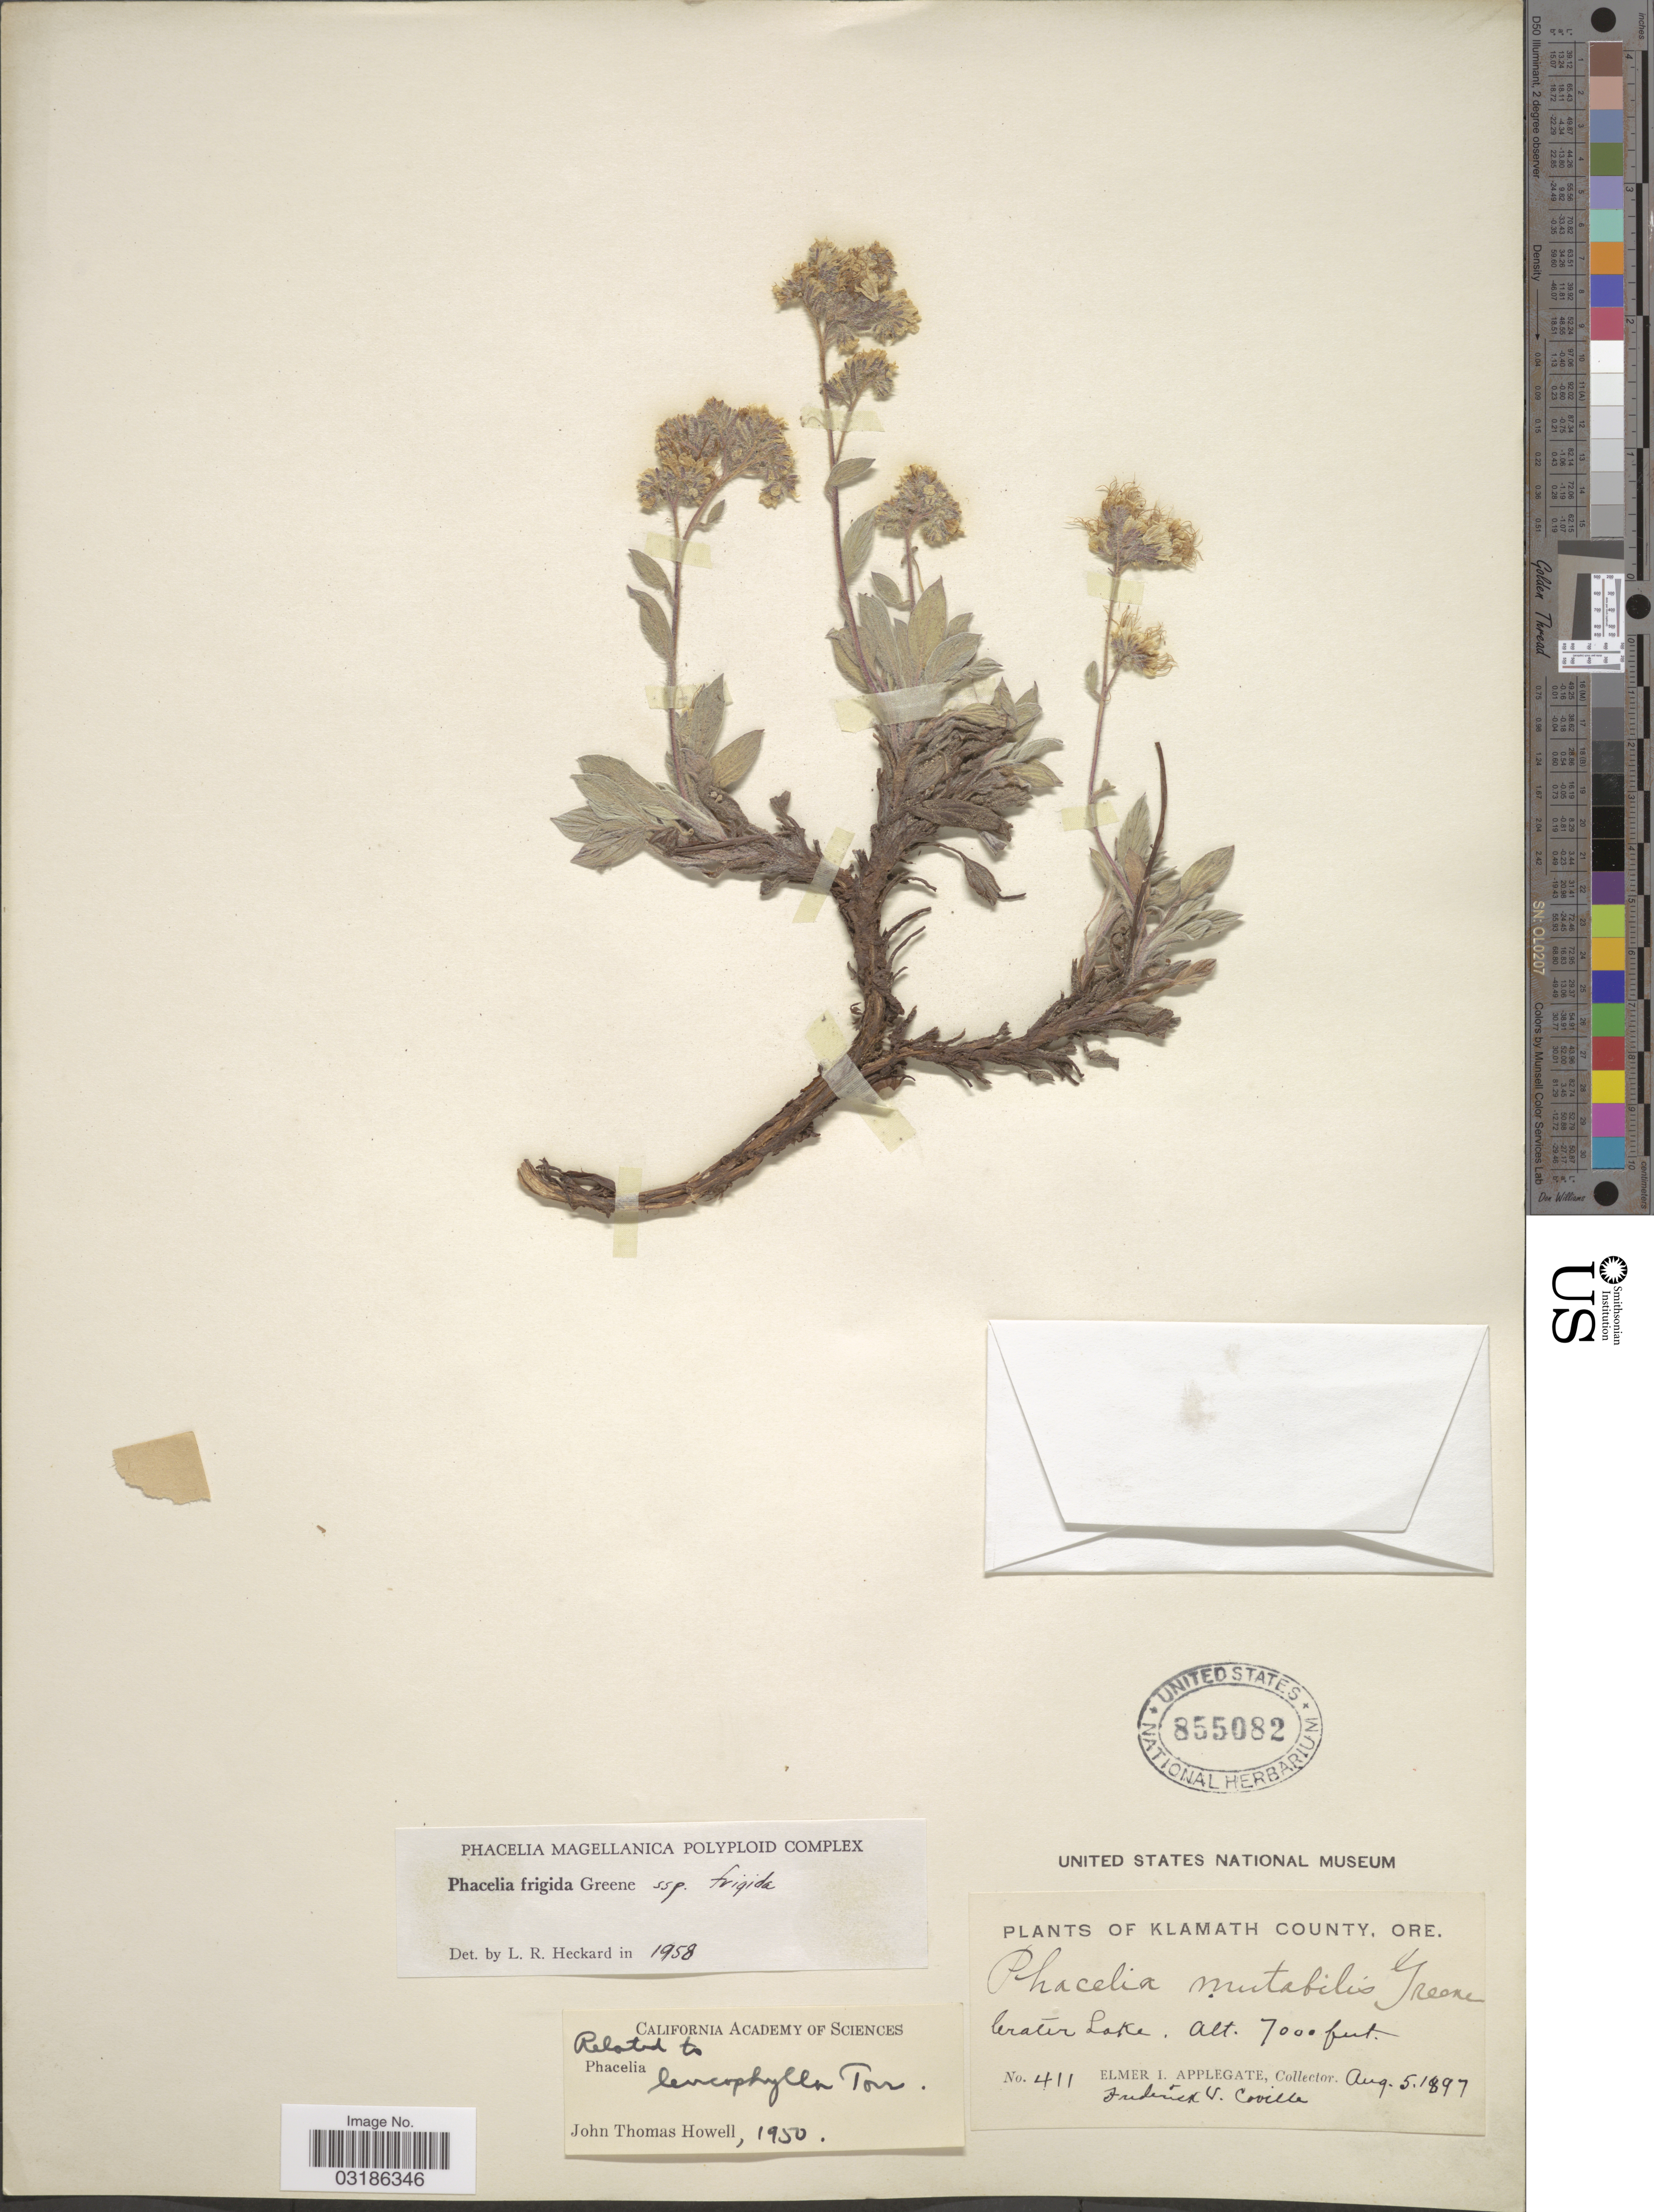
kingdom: Plantae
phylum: Tracheophyta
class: Magnoliopsida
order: Boraginales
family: Hydrophyllaceae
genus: Phacelia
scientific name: Phacelia frigida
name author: Greene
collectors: E. I. Applegate & F. V. Coville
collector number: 411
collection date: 1897-08-05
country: United States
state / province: Oregon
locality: Klamath County. Crater Lake.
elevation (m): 2134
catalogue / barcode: US 855082